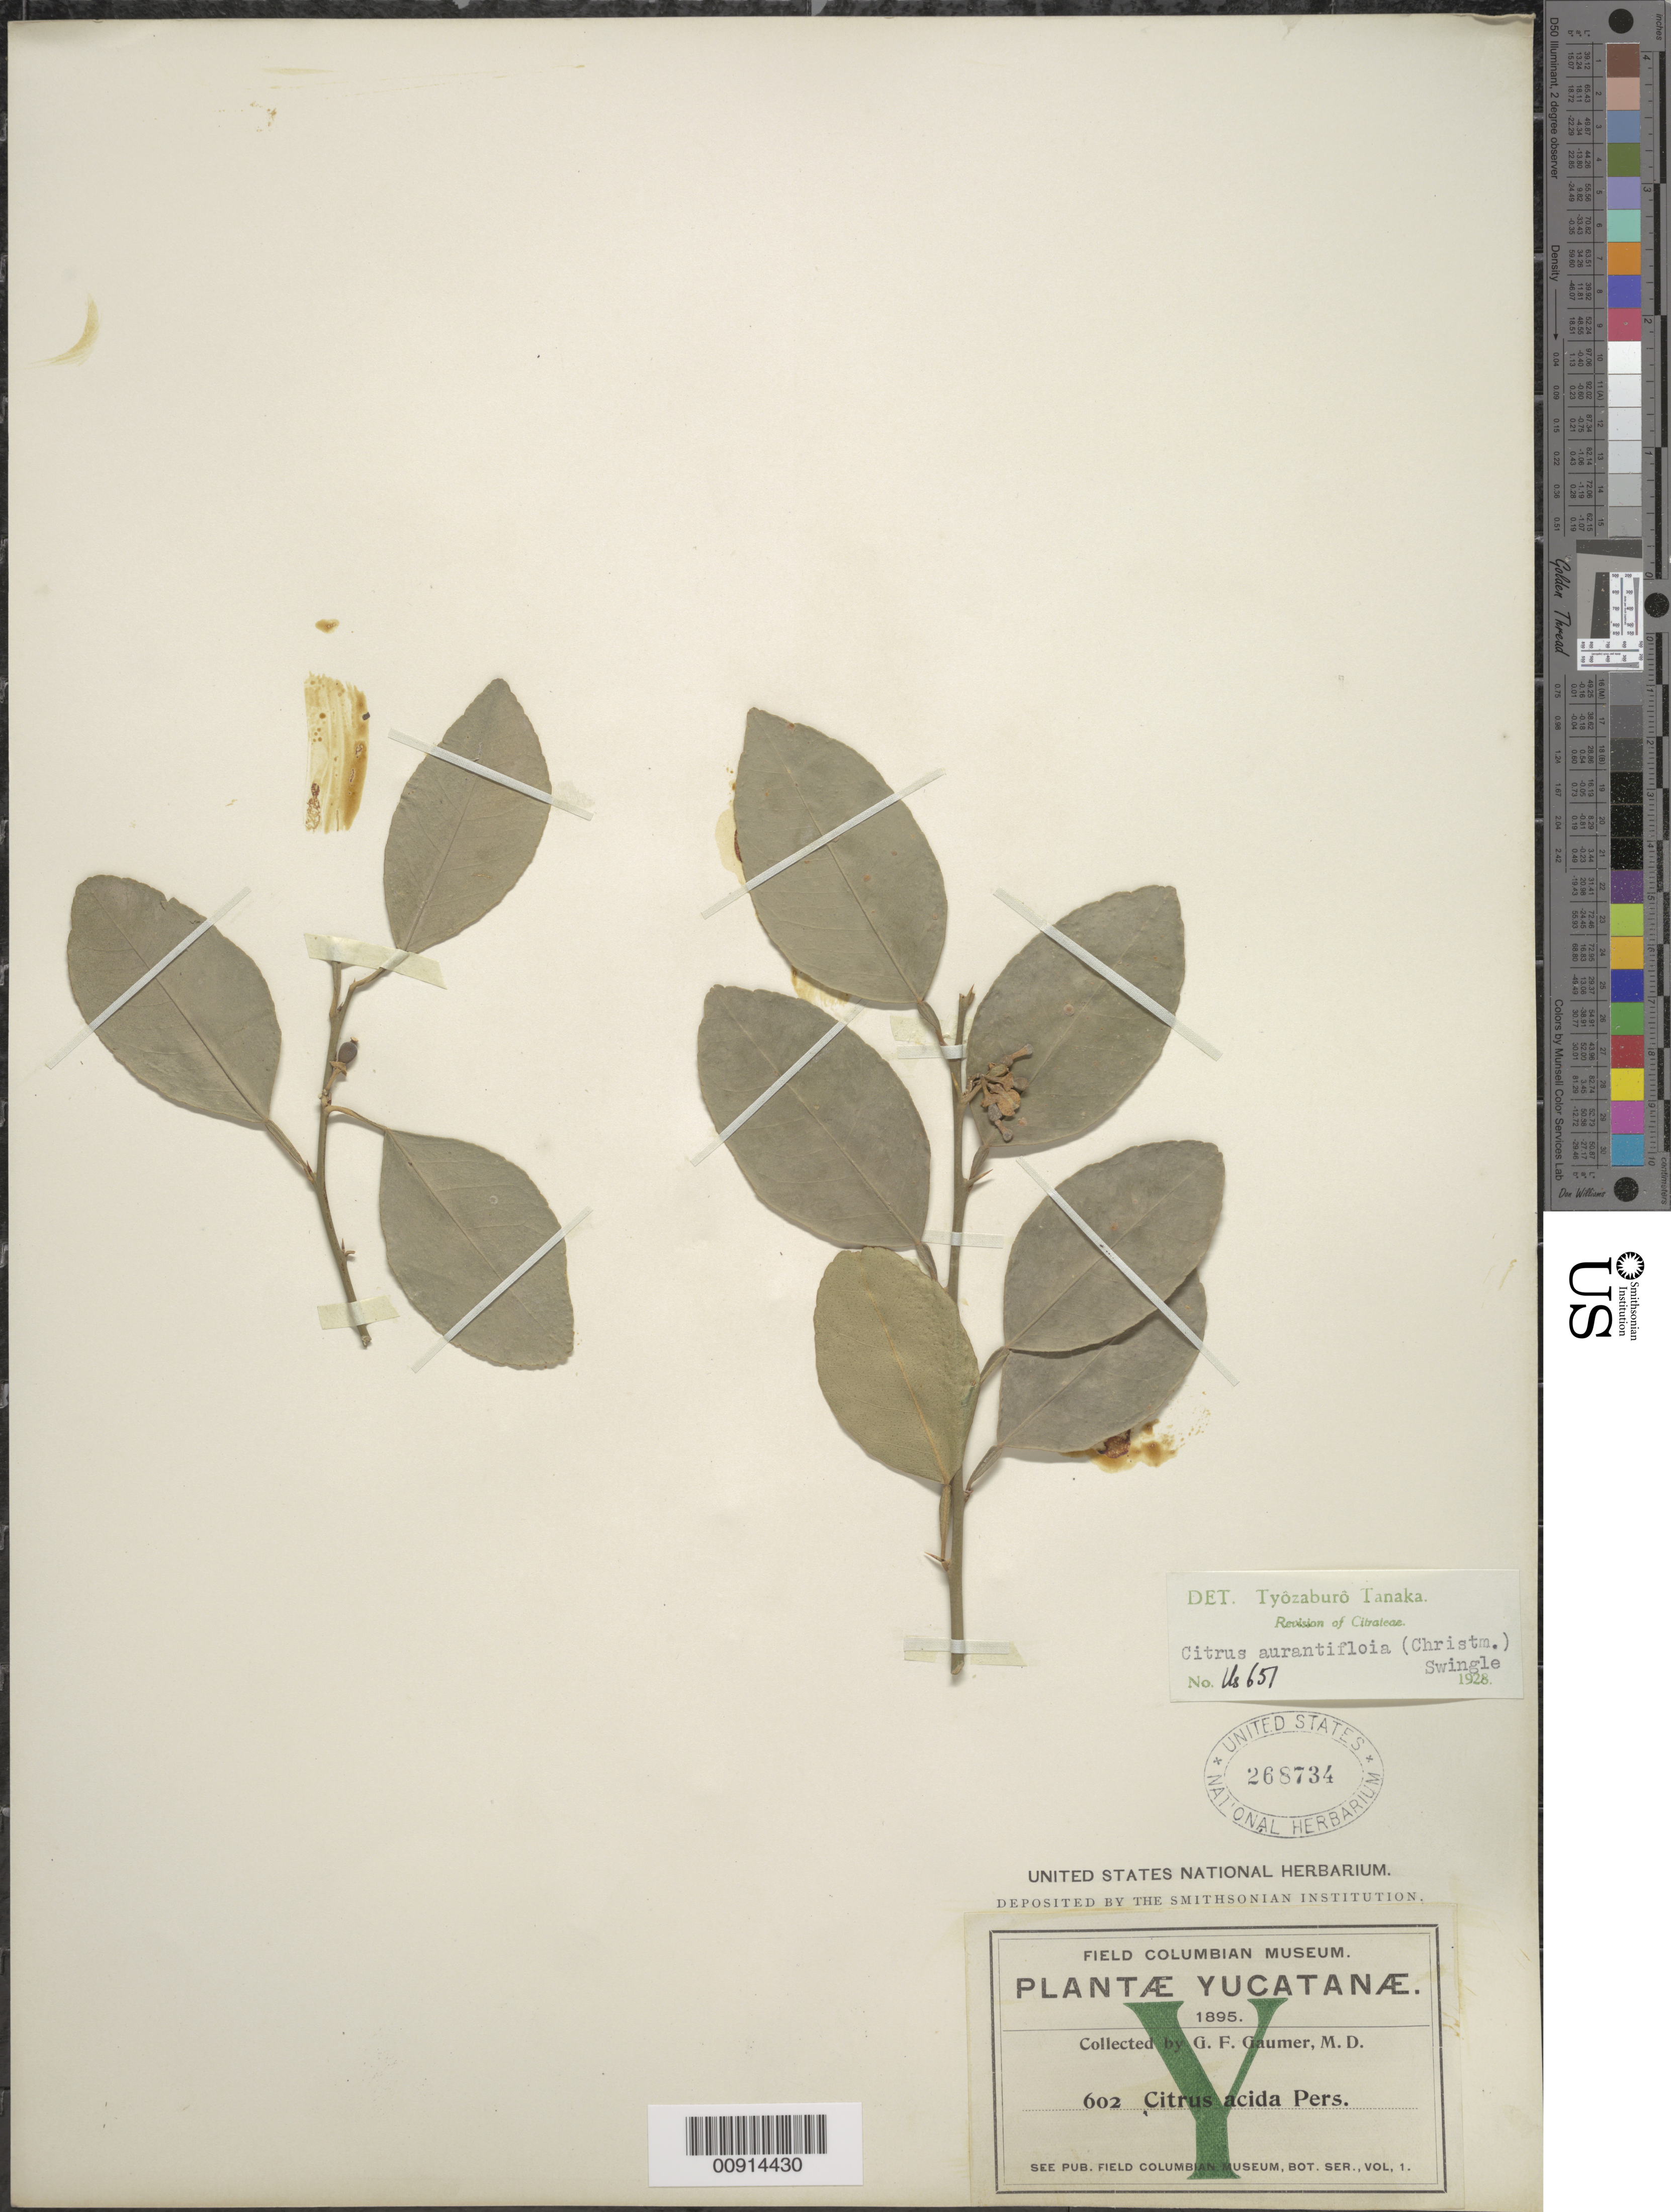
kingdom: Plantae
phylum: Tracheophyta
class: Magnoliopsida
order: Sapindales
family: Rutaceae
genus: Citrus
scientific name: Citrus x aurantifolia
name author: (Christm.) Swingle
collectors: G. F. Gaumer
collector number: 602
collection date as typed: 1895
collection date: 1895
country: Mexico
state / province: Yucatán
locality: Yucatán.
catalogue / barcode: US 268734